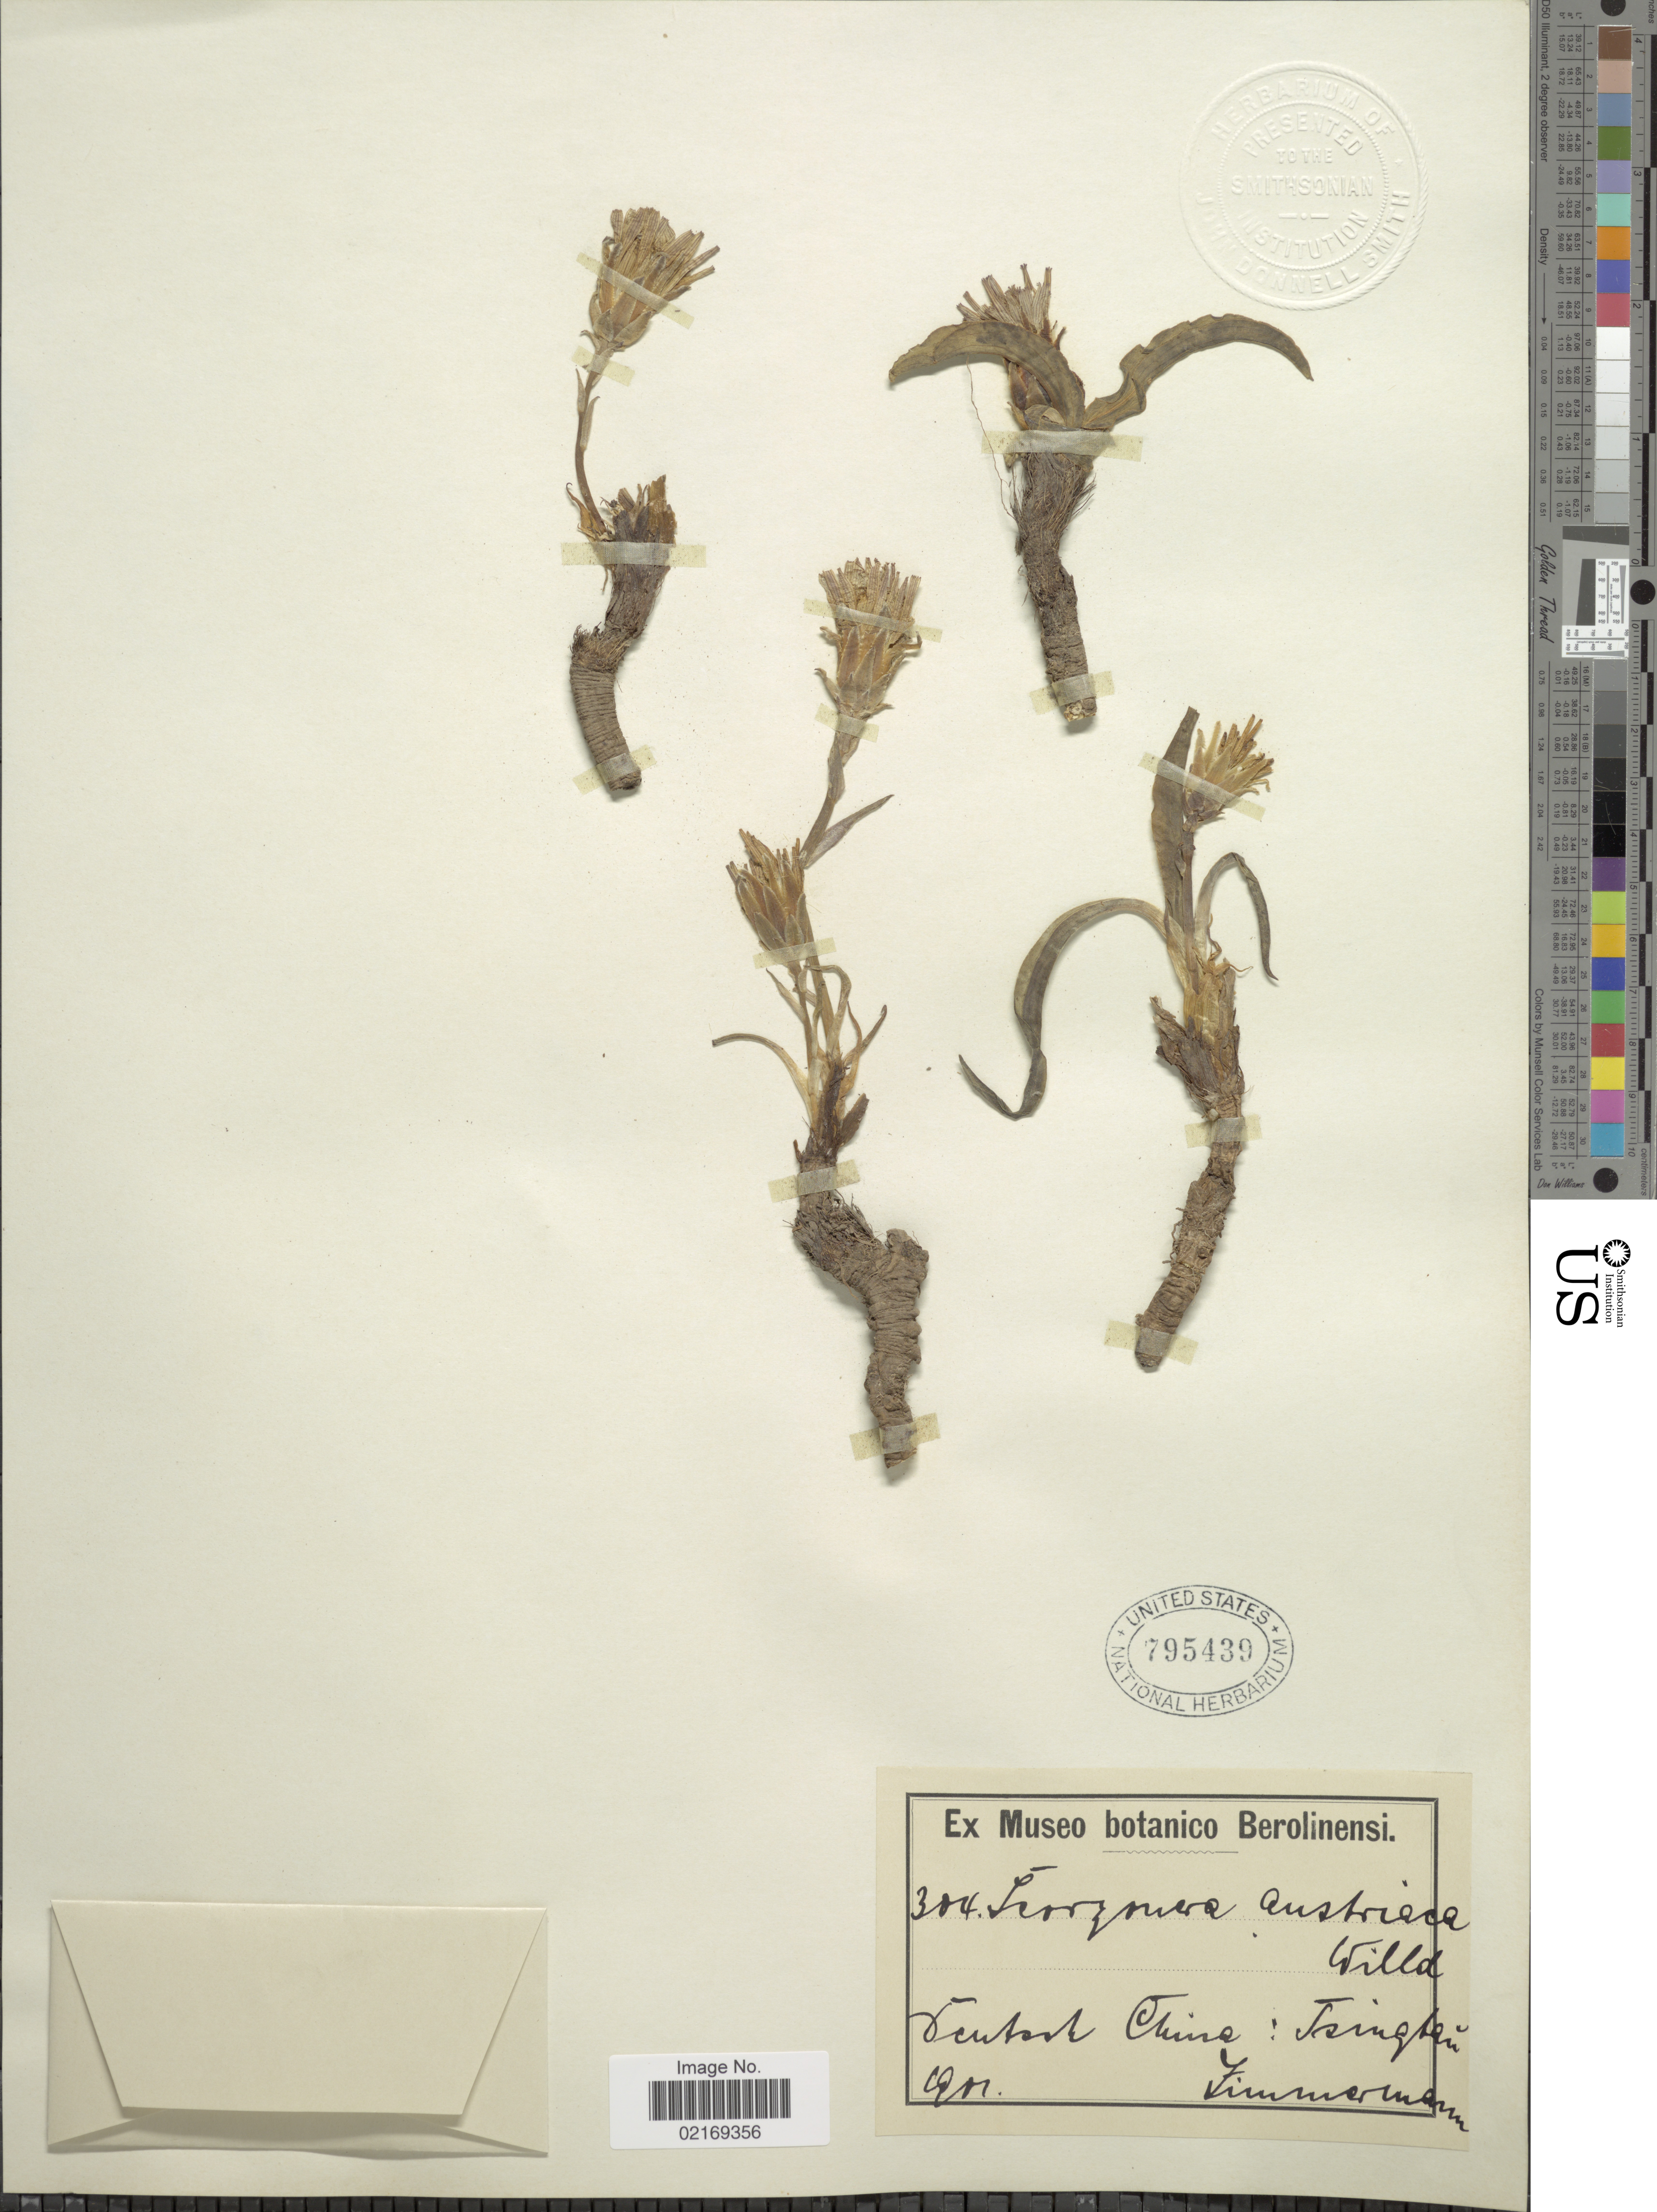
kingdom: Plantae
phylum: Tracheophyta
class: Magnoliopsida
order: Asterales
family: Asteraceae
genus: Scorzonera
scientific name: Scorzonera austriaca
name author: Willd.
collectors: -. Fimmermann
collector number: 304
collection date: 1901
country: China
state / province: Qinghai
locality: Veutsch China: Tsinghai. [interpreted]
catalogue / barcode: US 795439